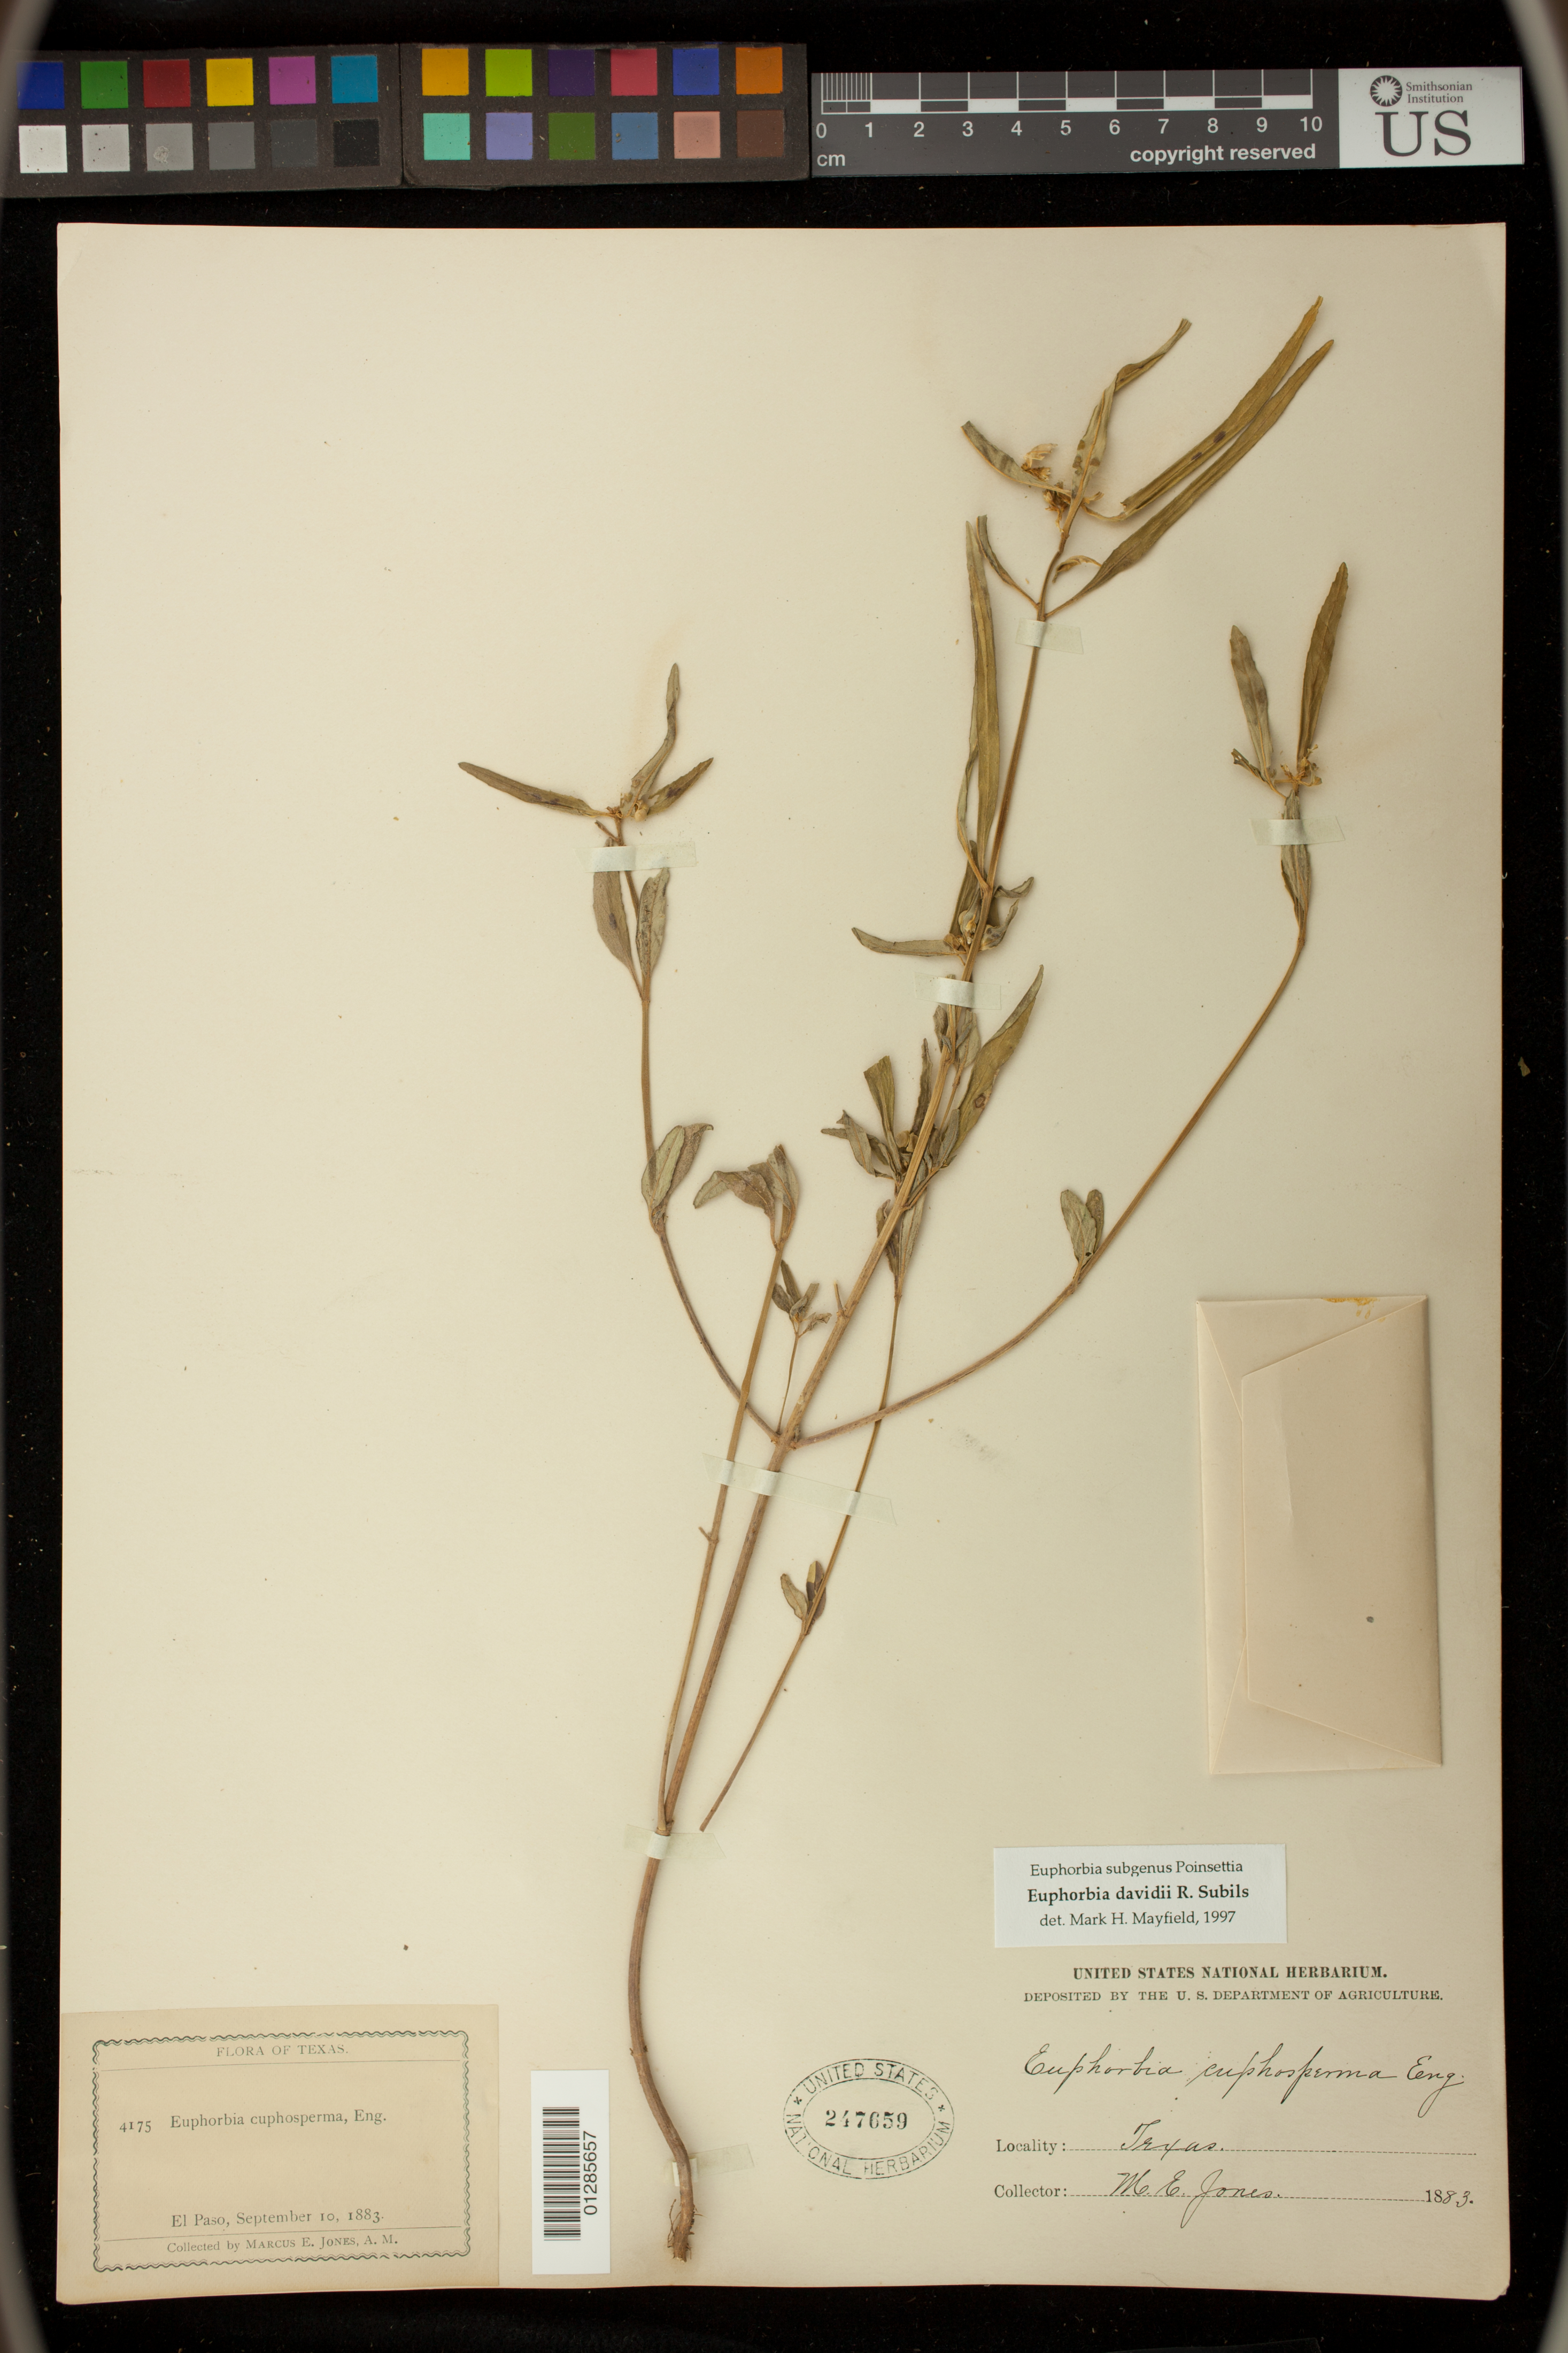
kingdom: Plantae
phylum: Tracheophyta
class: Magnoliopsida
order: Malpighiales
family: Euphorbiaceae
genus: Euphorbia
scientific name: Euphorbia davidii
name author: Subils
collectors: M. E. Jones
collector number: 4175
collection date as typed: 10 Sep 1883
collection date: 1883-09-10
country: United States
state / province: Texas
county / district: El Paso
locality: El Paso.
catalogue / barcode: US 247659